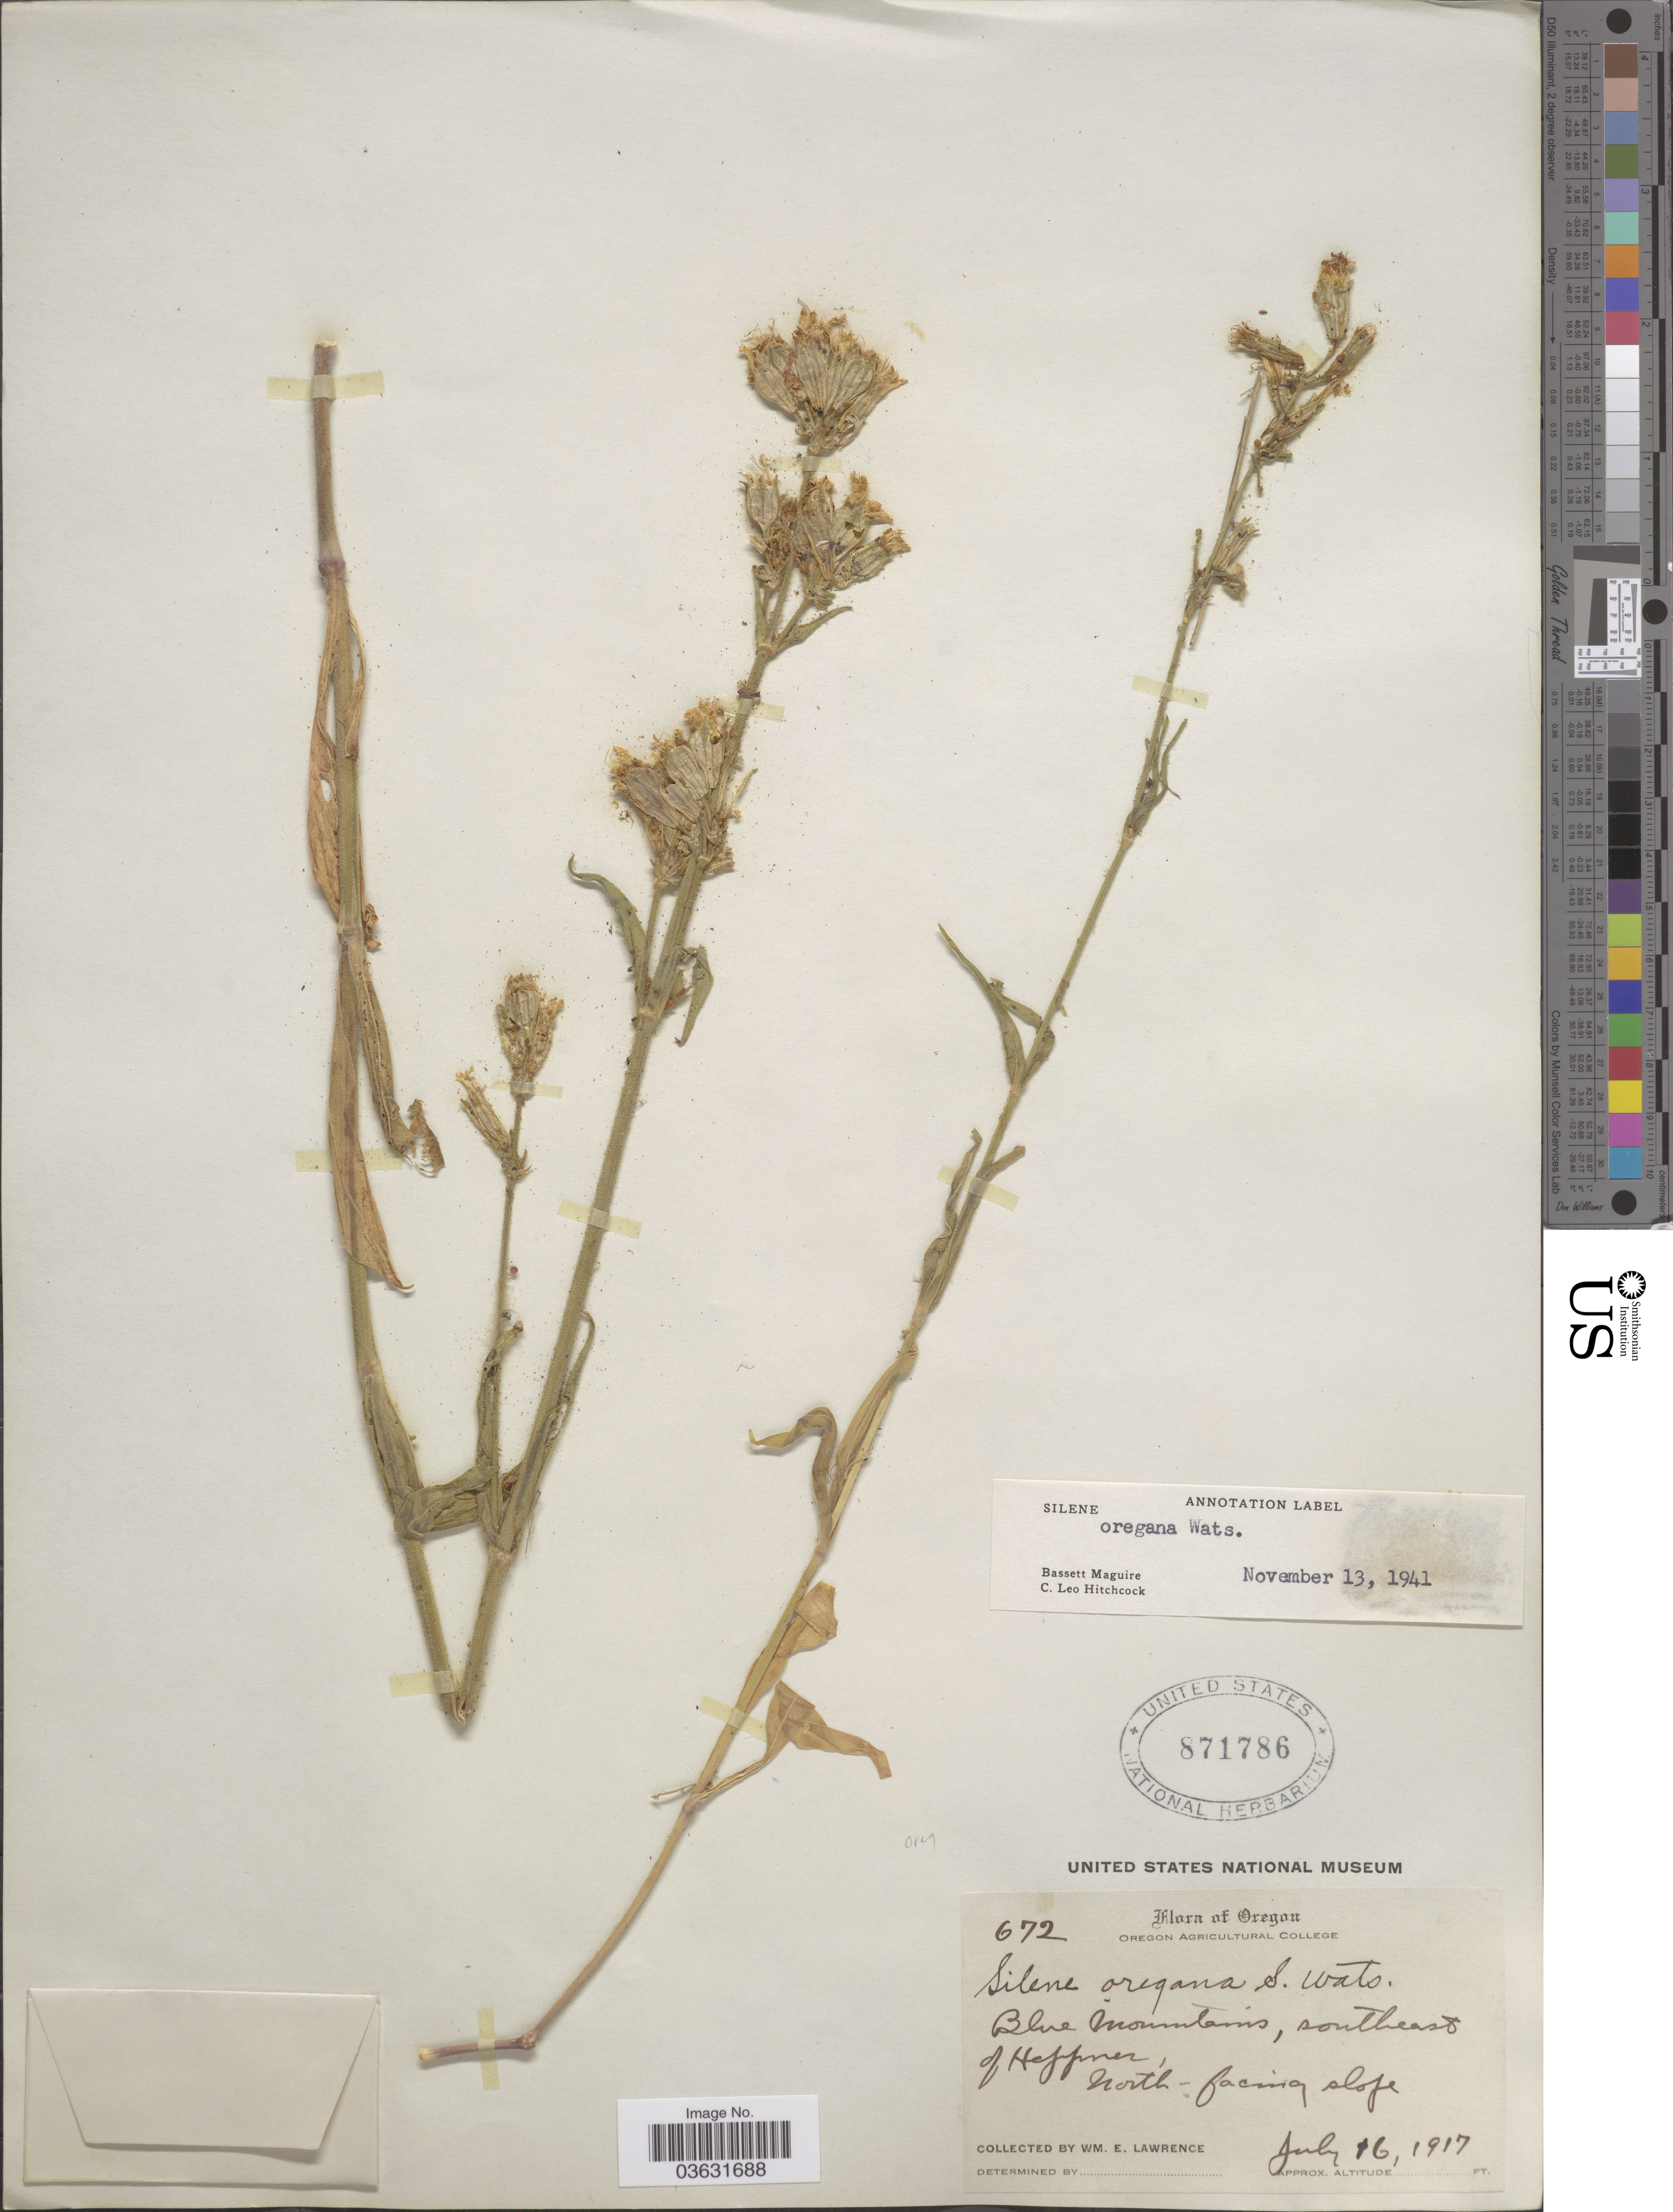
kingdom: Plantae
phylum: Tracheophyta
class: Magnoliopsida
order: Caryophyllales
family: Caryophyllaceae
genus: Silene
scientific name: Silene oregana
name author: S. Watson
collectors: W. Lawrence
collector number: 672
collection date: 1917-07-16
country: United States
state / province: Oregon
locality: Blue Mountains, southeast of Heffner. North-facing slope.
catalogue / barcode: US 871786